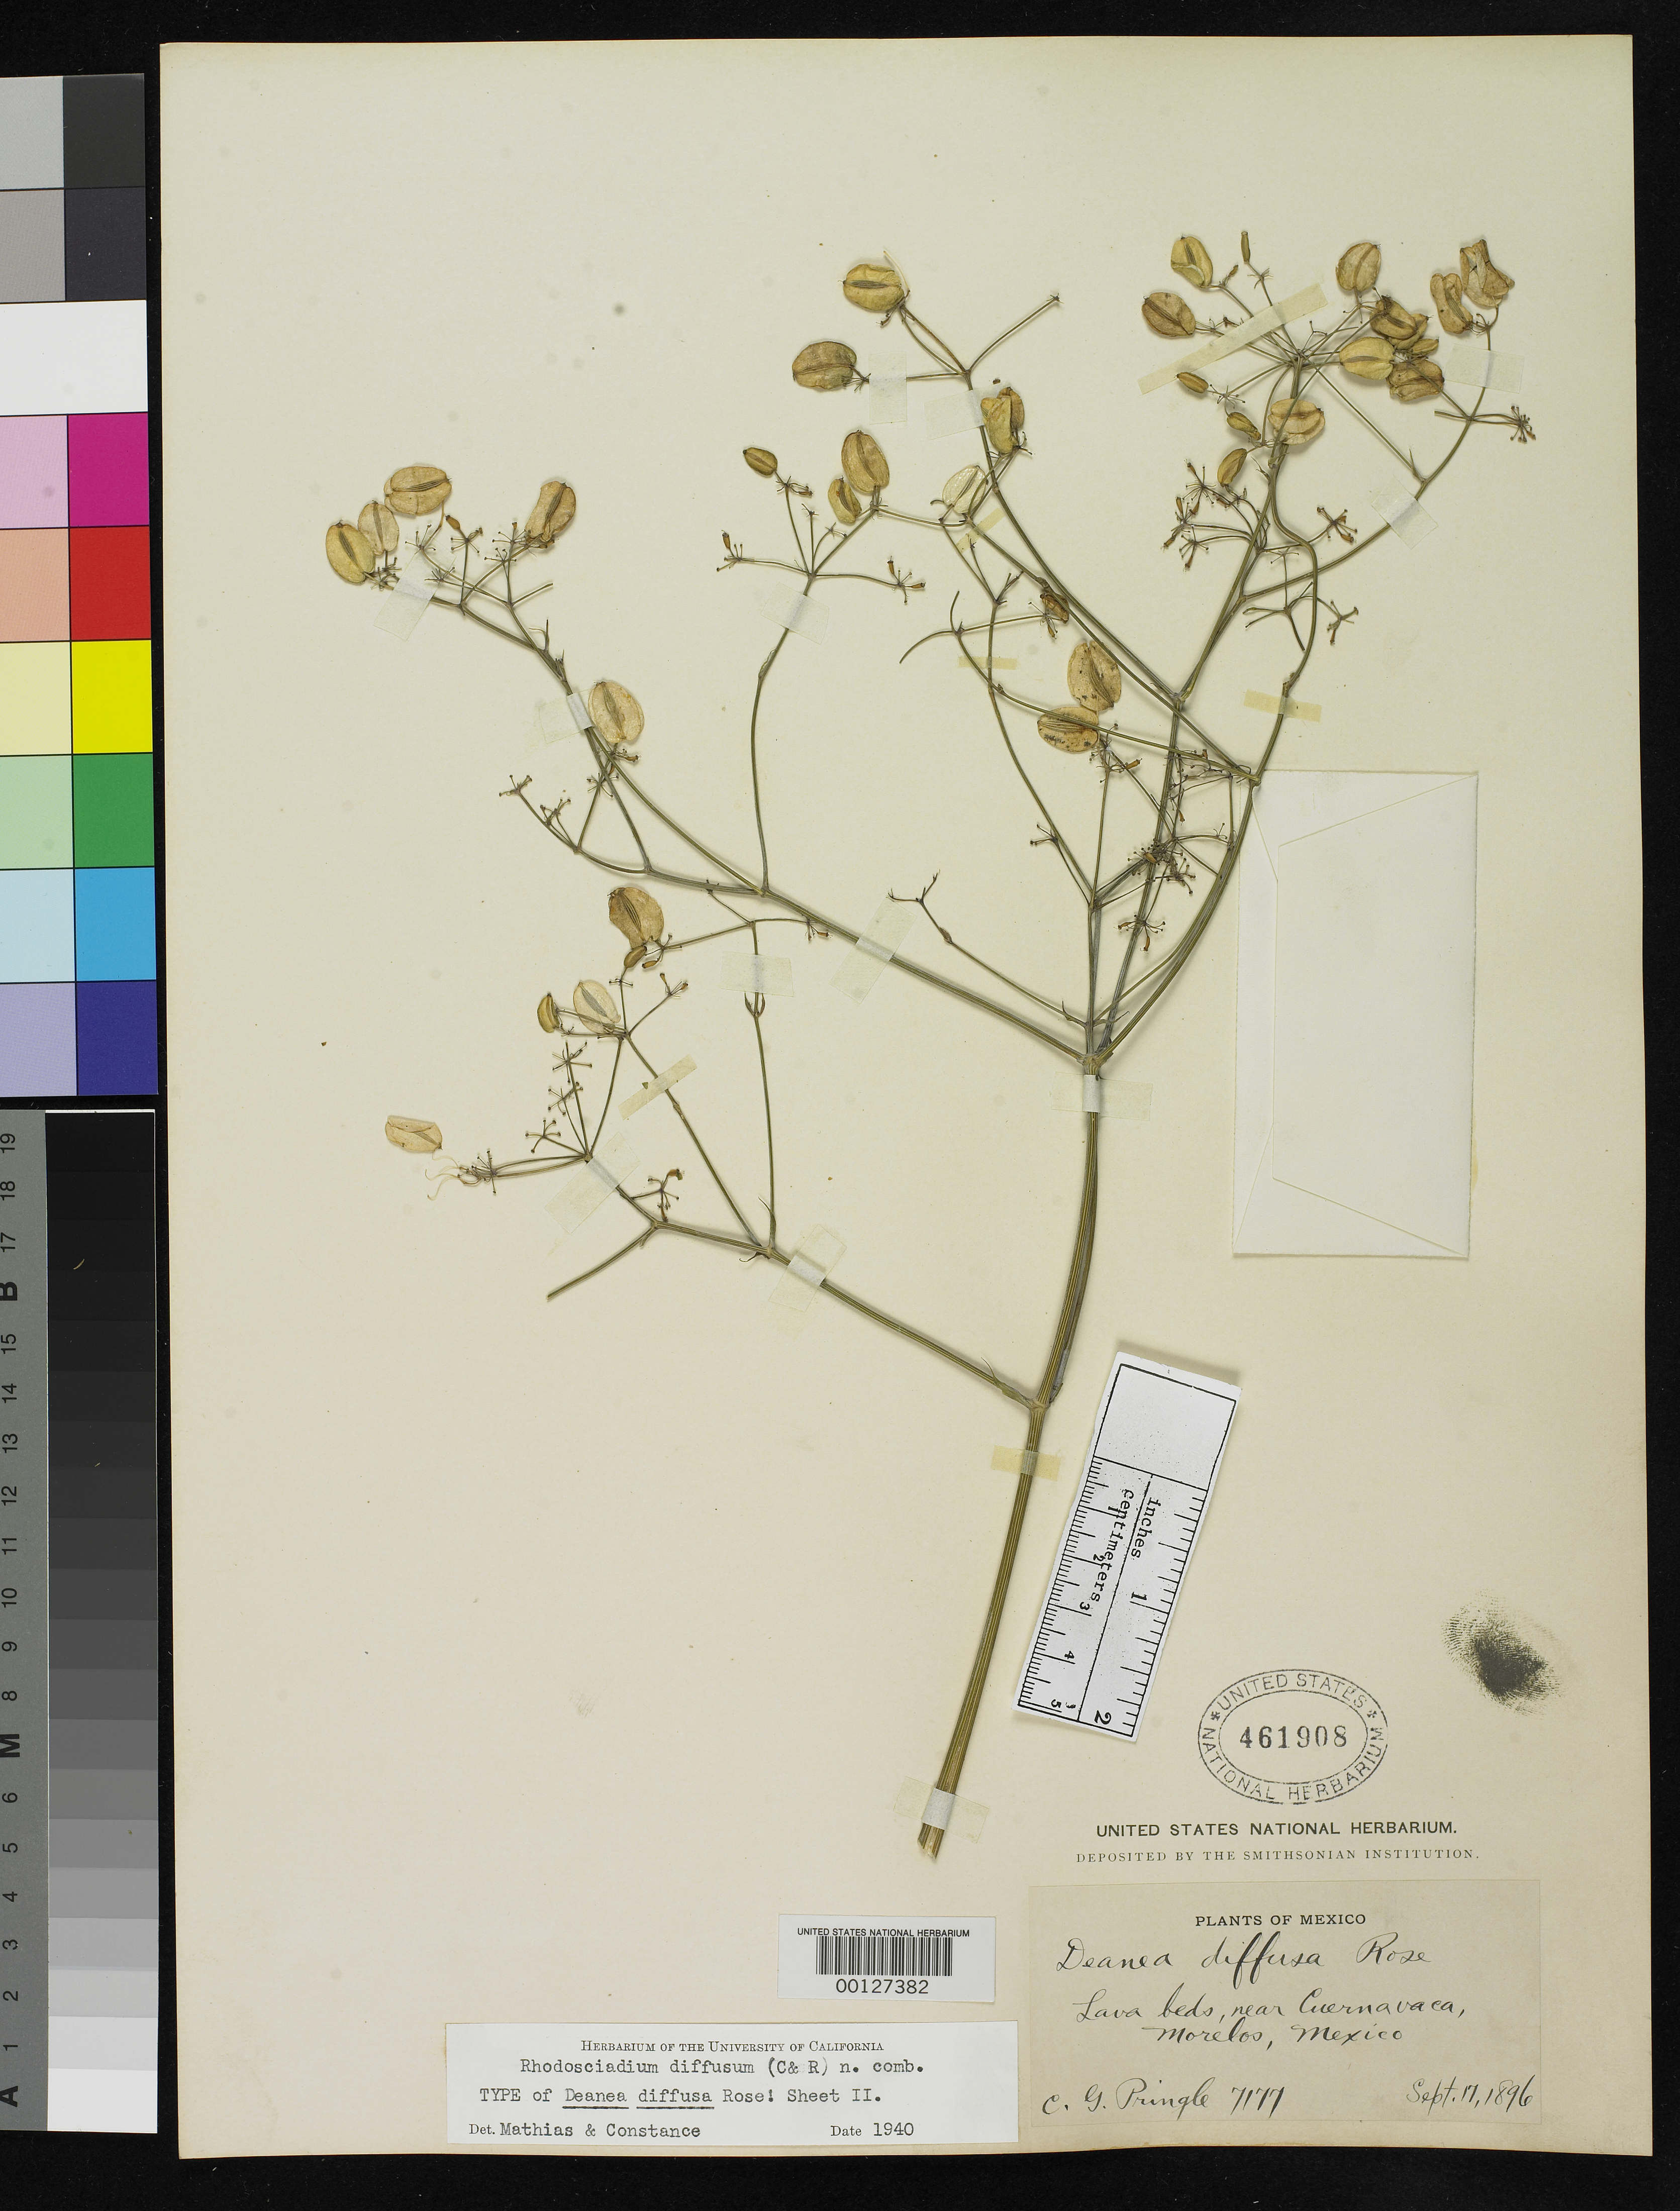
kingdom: Plantae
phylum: Tracheophyta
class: Magnoliopsida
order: Apiales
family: Apiaceae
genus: Deanea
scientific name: Deanea diffusa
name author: J.M. Coult. & Rose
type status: Type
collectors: C. G. Pringle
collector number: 7177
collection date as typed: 17 Sep 1896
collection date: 1896-09-17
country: Mexico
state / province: Morelos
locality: Near Cuernavaca.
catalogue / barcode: US 461908